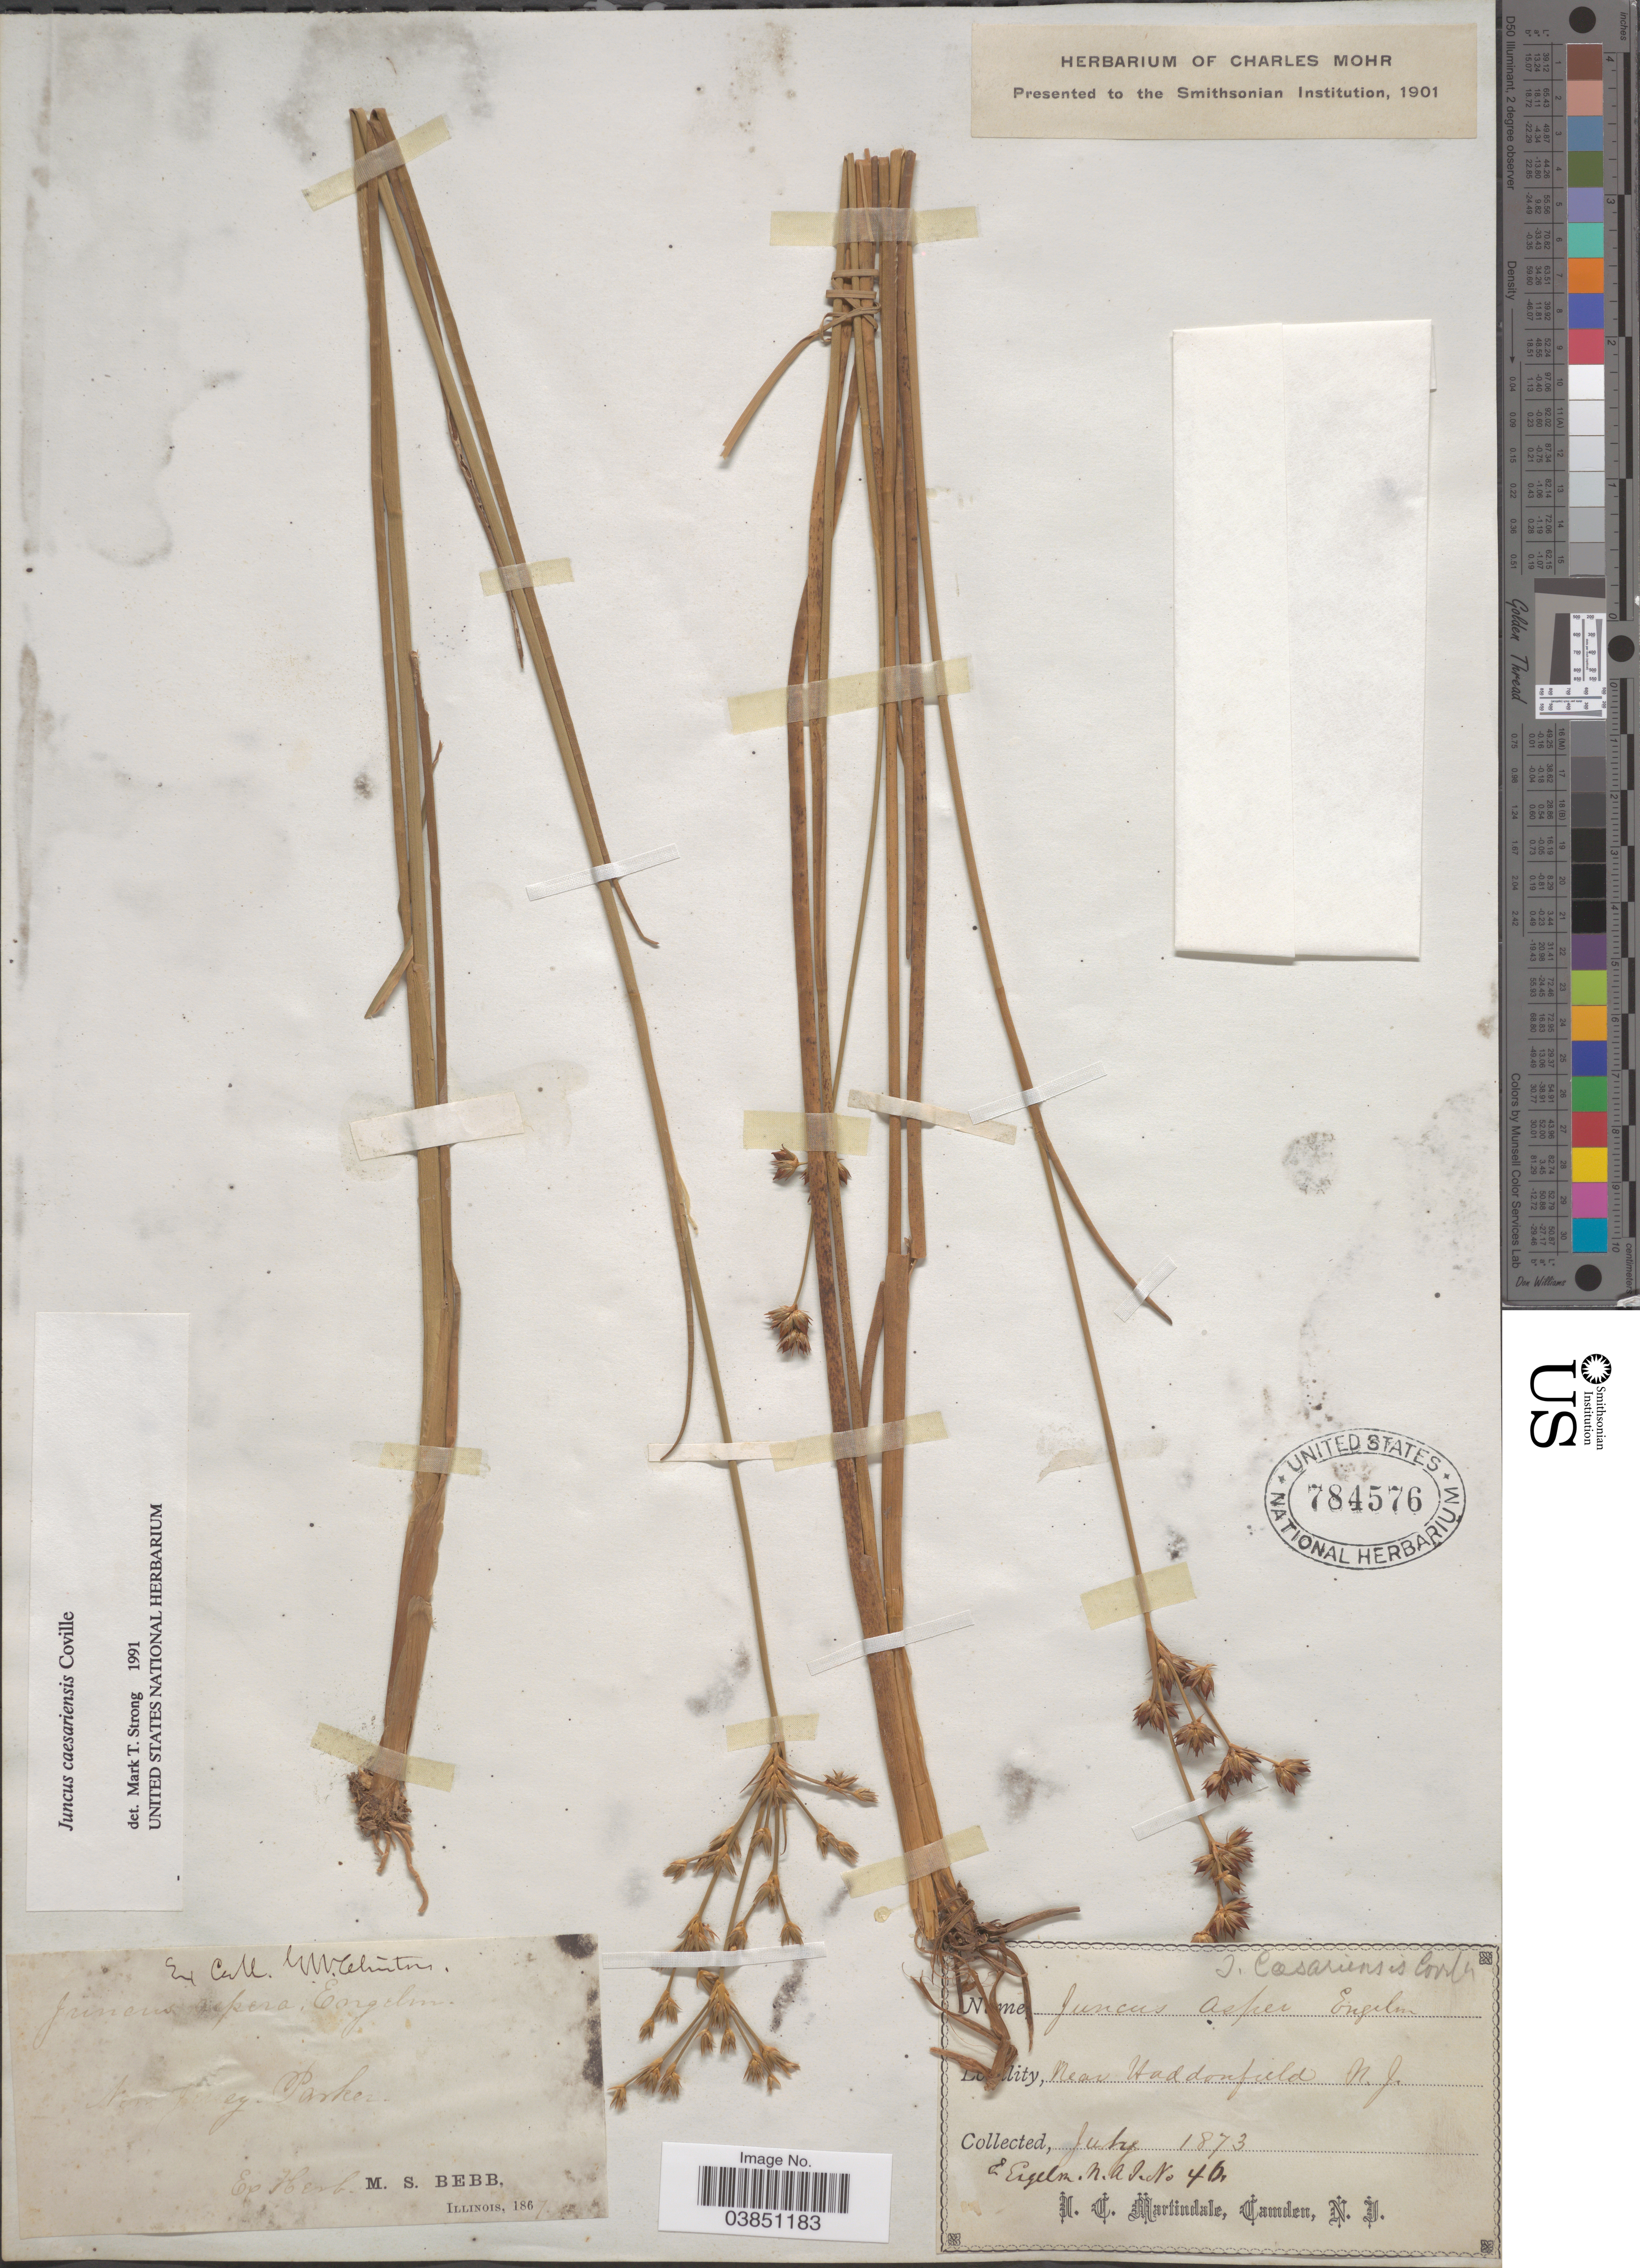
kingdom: Plantae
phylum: Tracheophyta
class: Liliopsida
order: Poales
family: Juncaceae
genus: Juncus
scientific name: Juncus caesariensis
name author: Coville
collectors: G. Engelmann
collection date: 1873-07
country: United States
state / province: New Jersey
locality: Near Haddonfield. New Jersey. Parker.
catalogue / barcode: US 784576